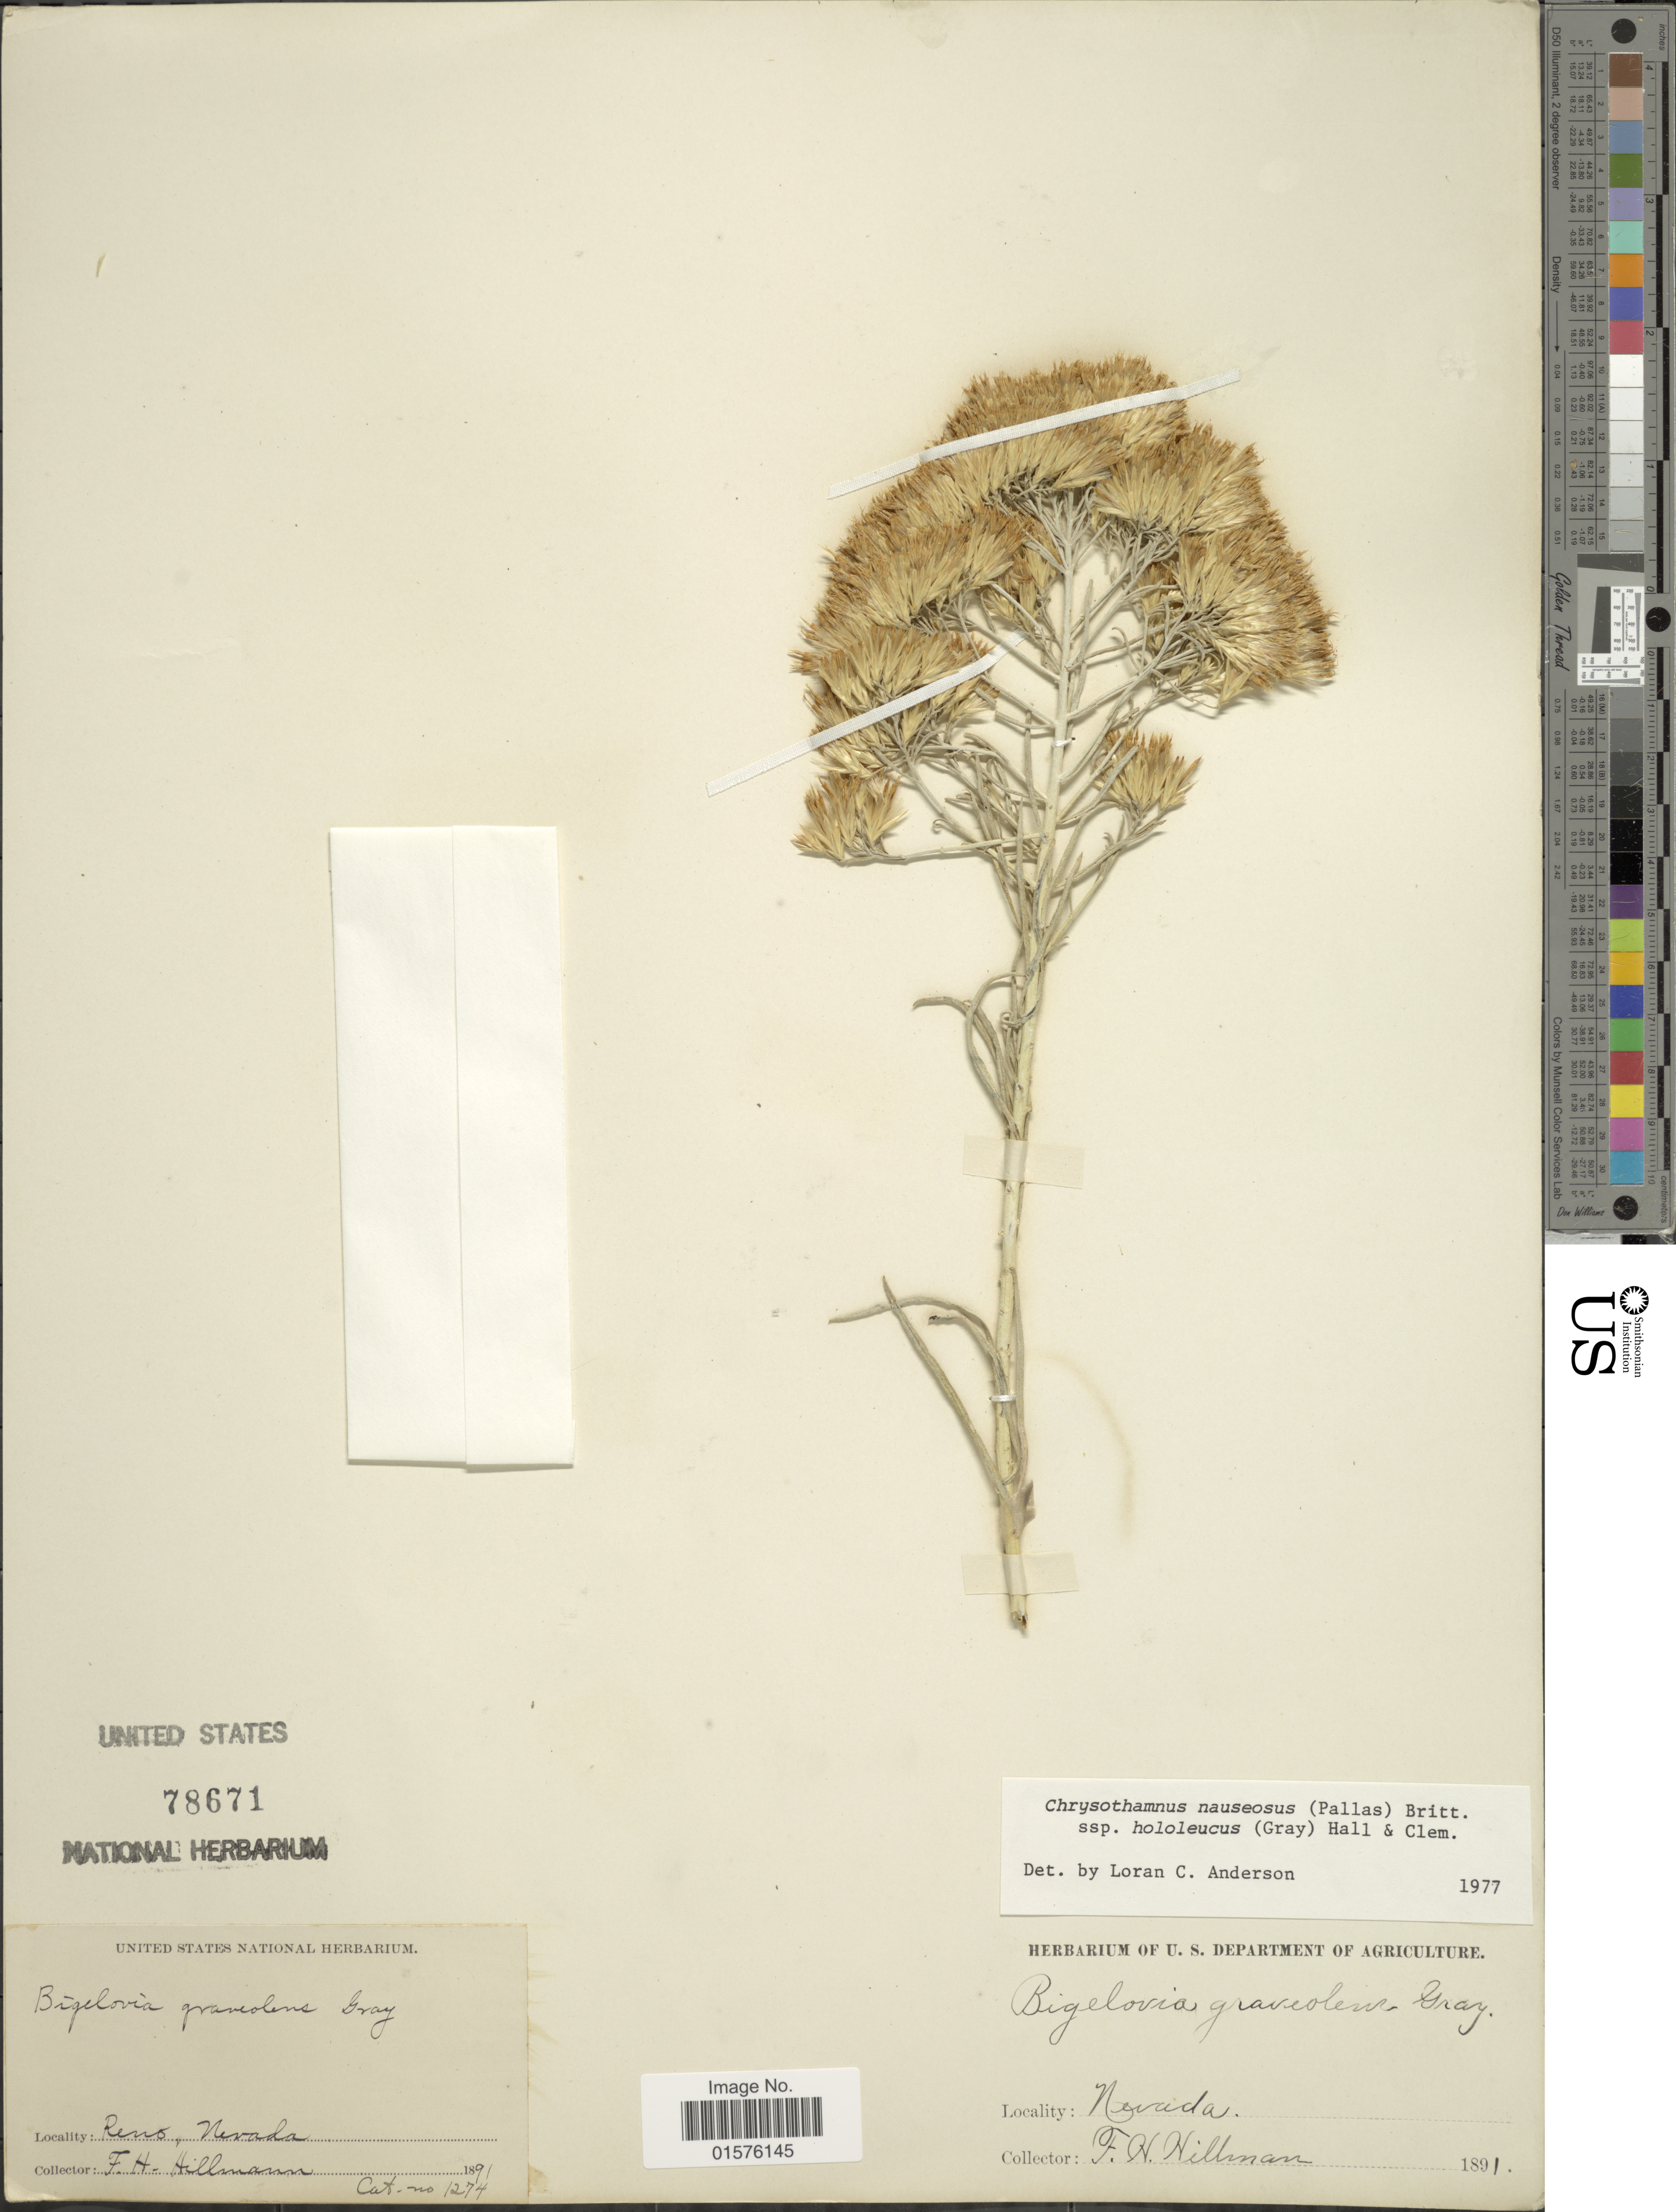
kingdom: Plantae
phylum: Tracheophyta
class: Magnoliopsida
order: Asterales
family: Asteraceae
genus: Ericameria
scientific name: Ericameria nauseosa var. hololeuca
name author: (A. Gray) G.L. Nesom & G.I. Baird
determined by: Urbatsch, Lowell E., Curator (LSU), Louisiana State University (UNITED STATES)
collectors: F. Hillman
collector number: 1274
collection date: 1891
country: United States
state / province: Nevada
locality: Reno, Nevada.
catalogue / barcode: US 78671